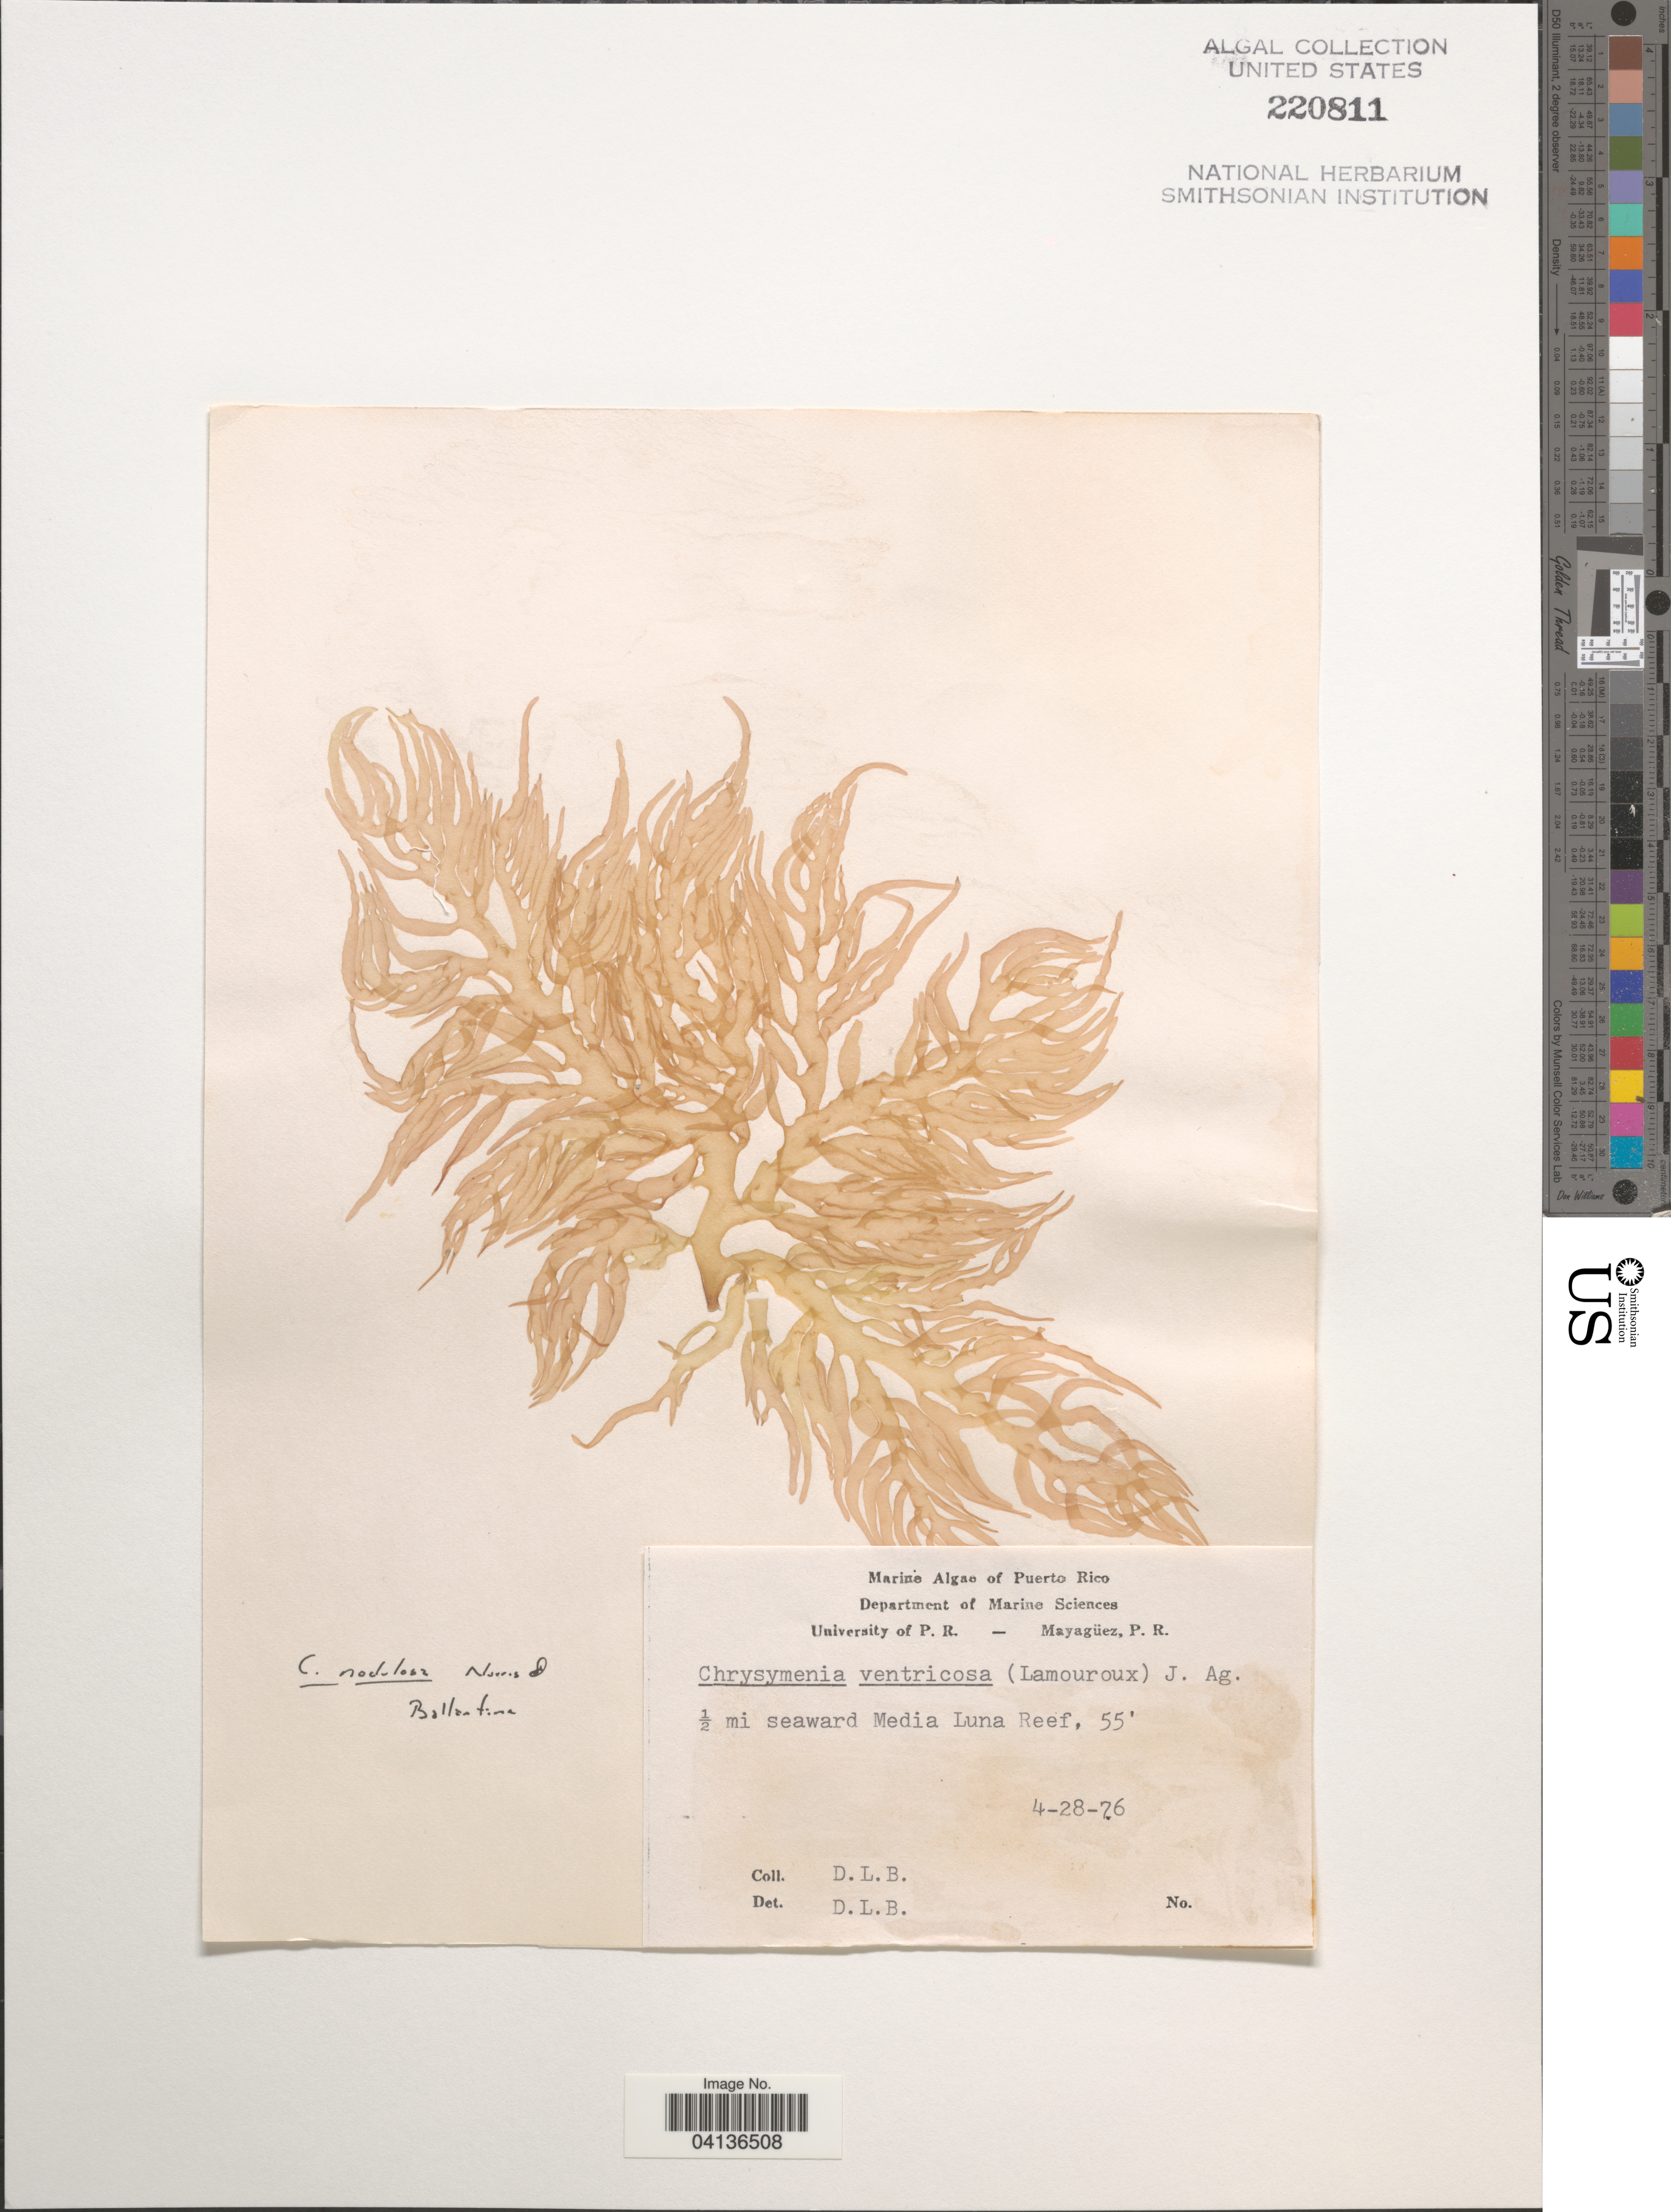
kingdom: Plantae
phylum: Rhodophyta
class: Florideophyceae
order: Rhodymeniales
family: Rhodymeniaceae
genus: Chrysymenia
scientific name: Chrysymenia ventricosa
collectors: D. L. B.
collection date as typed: Transcribed d/m/y: 28/4/76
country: Puerto Rico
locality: ½ mi seaward Media Luna Reef.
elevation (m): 17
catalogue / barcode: US 220811